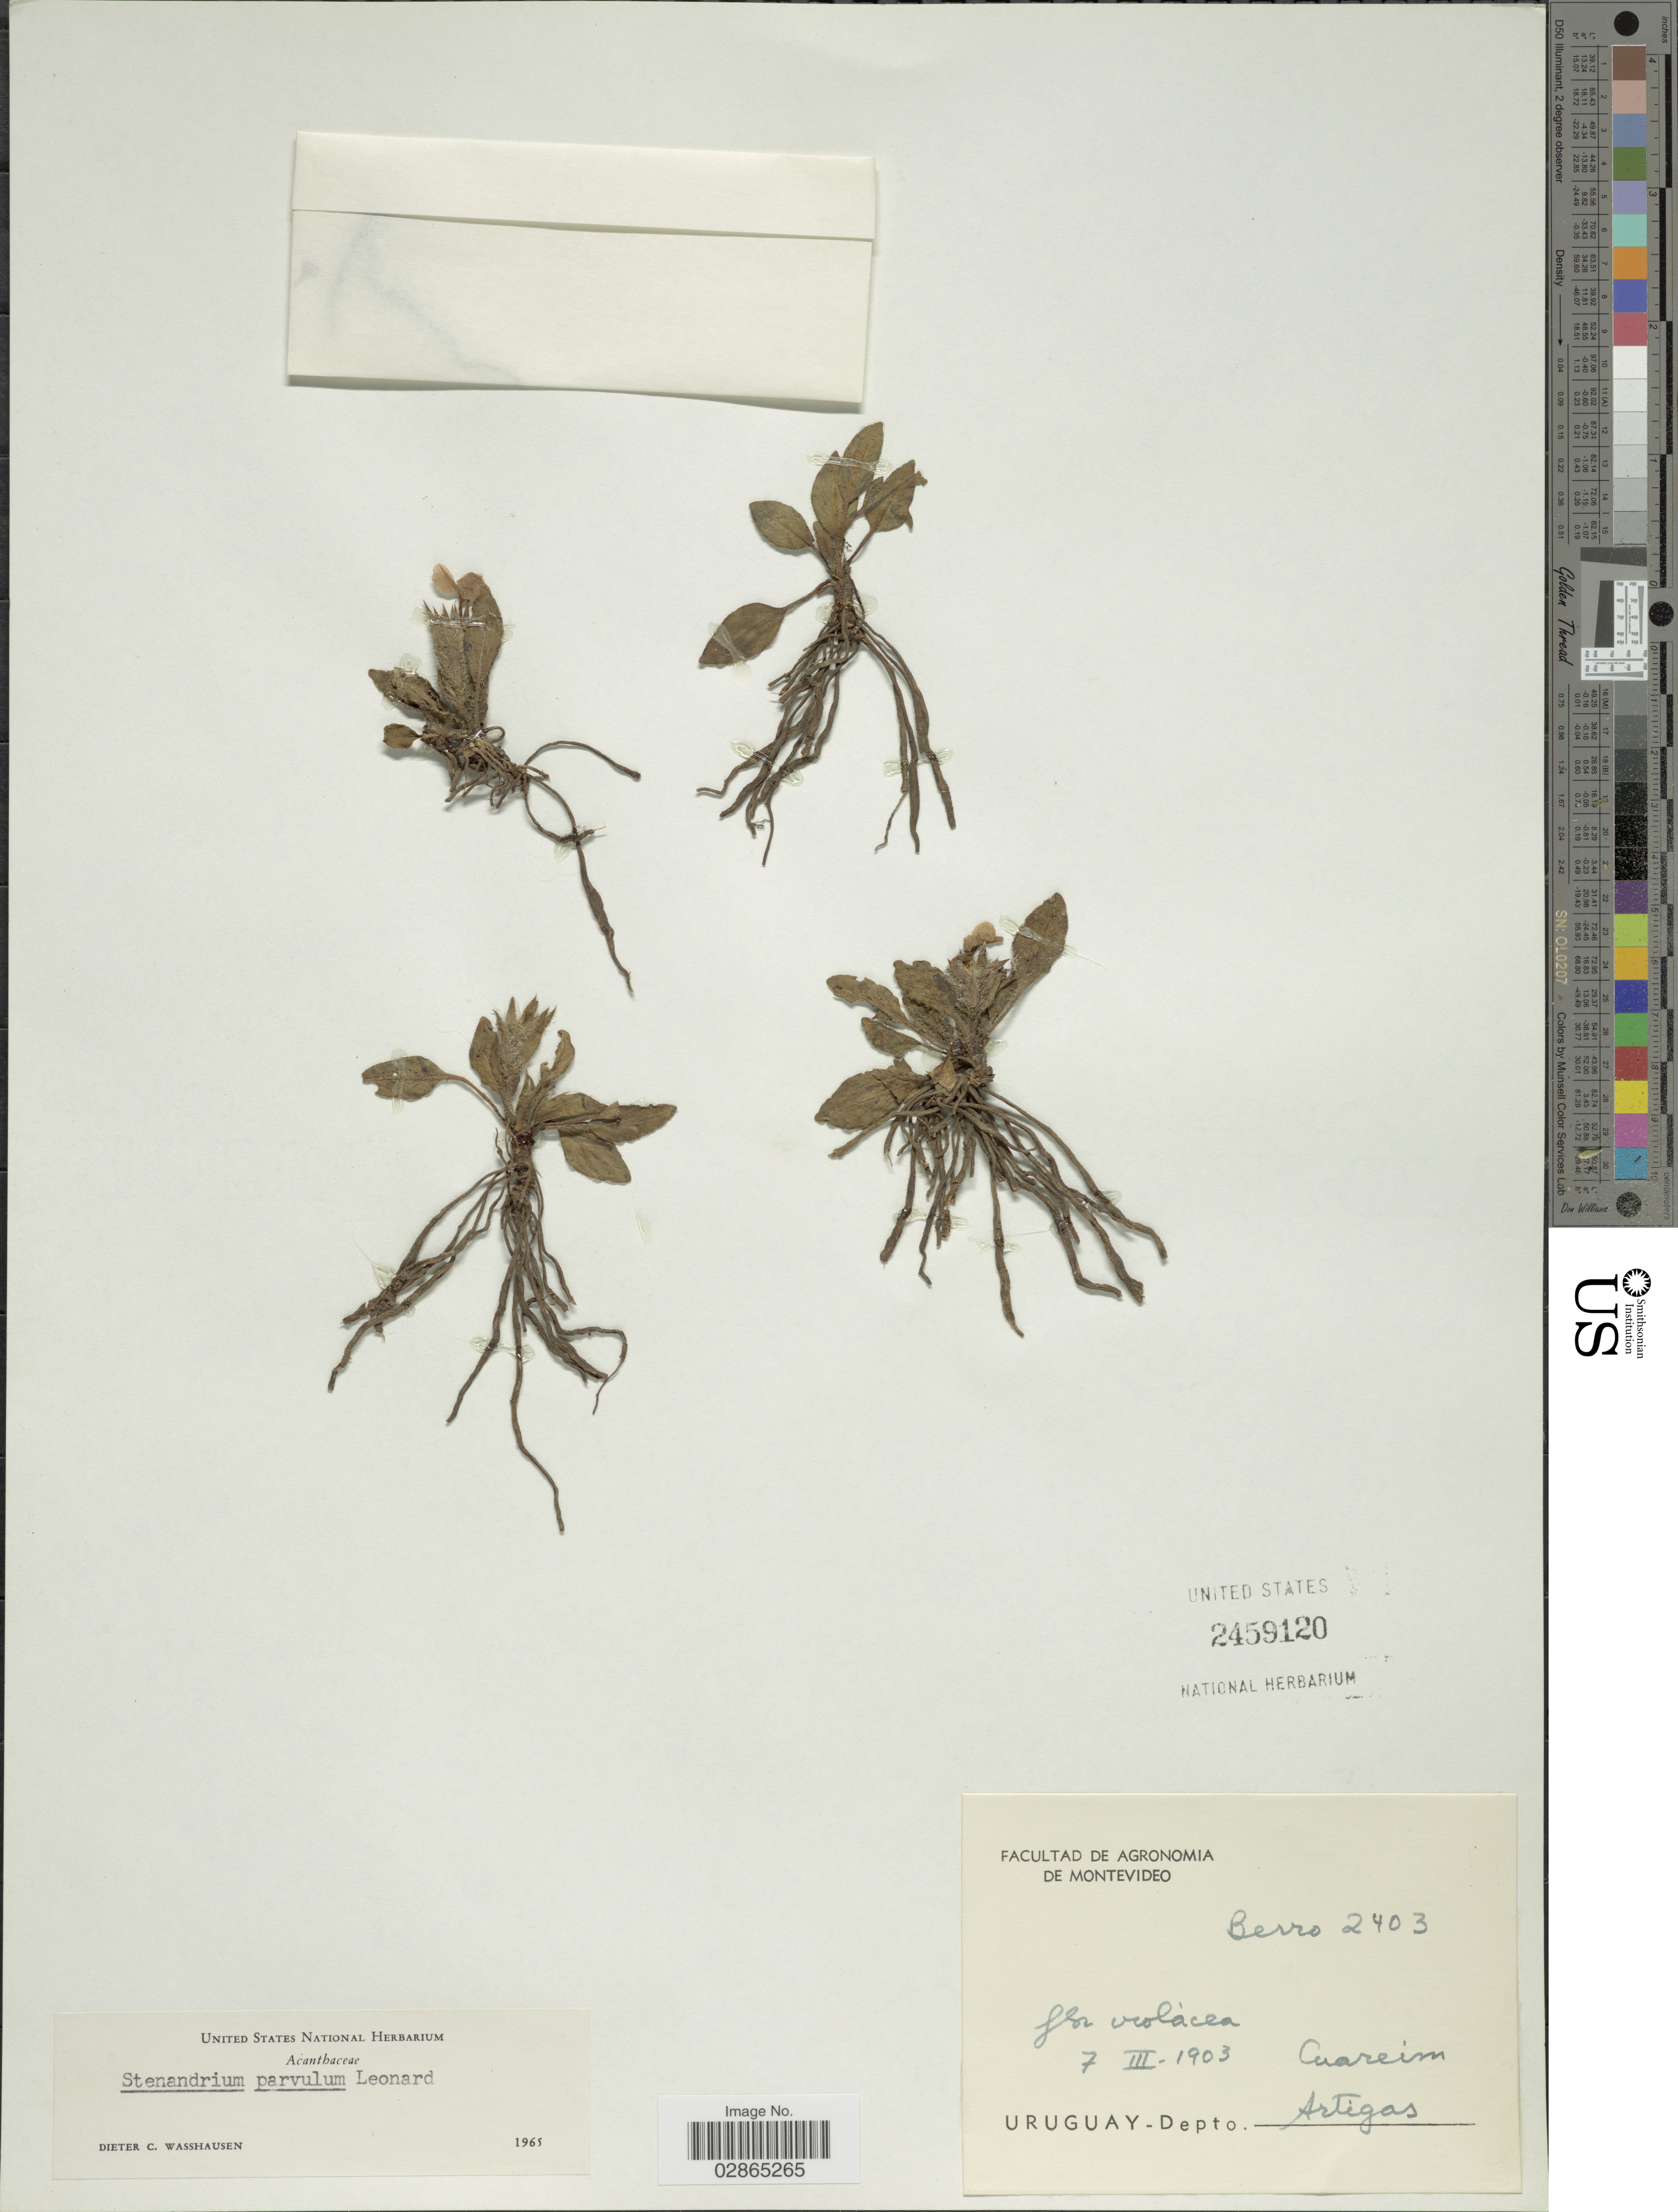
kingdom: Plantae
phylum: Tracheophyta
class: Magnoliopsida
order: Lamiales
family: Acanthaceae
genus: Stenandrium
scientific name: Stenandrium dulce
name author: (Cav.) Nees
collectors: Berro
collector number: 2403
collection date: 1903-03-07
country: Uruguay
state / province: Artigas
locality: Cuareim. Depto. Artigas.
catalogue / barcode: US 2459120